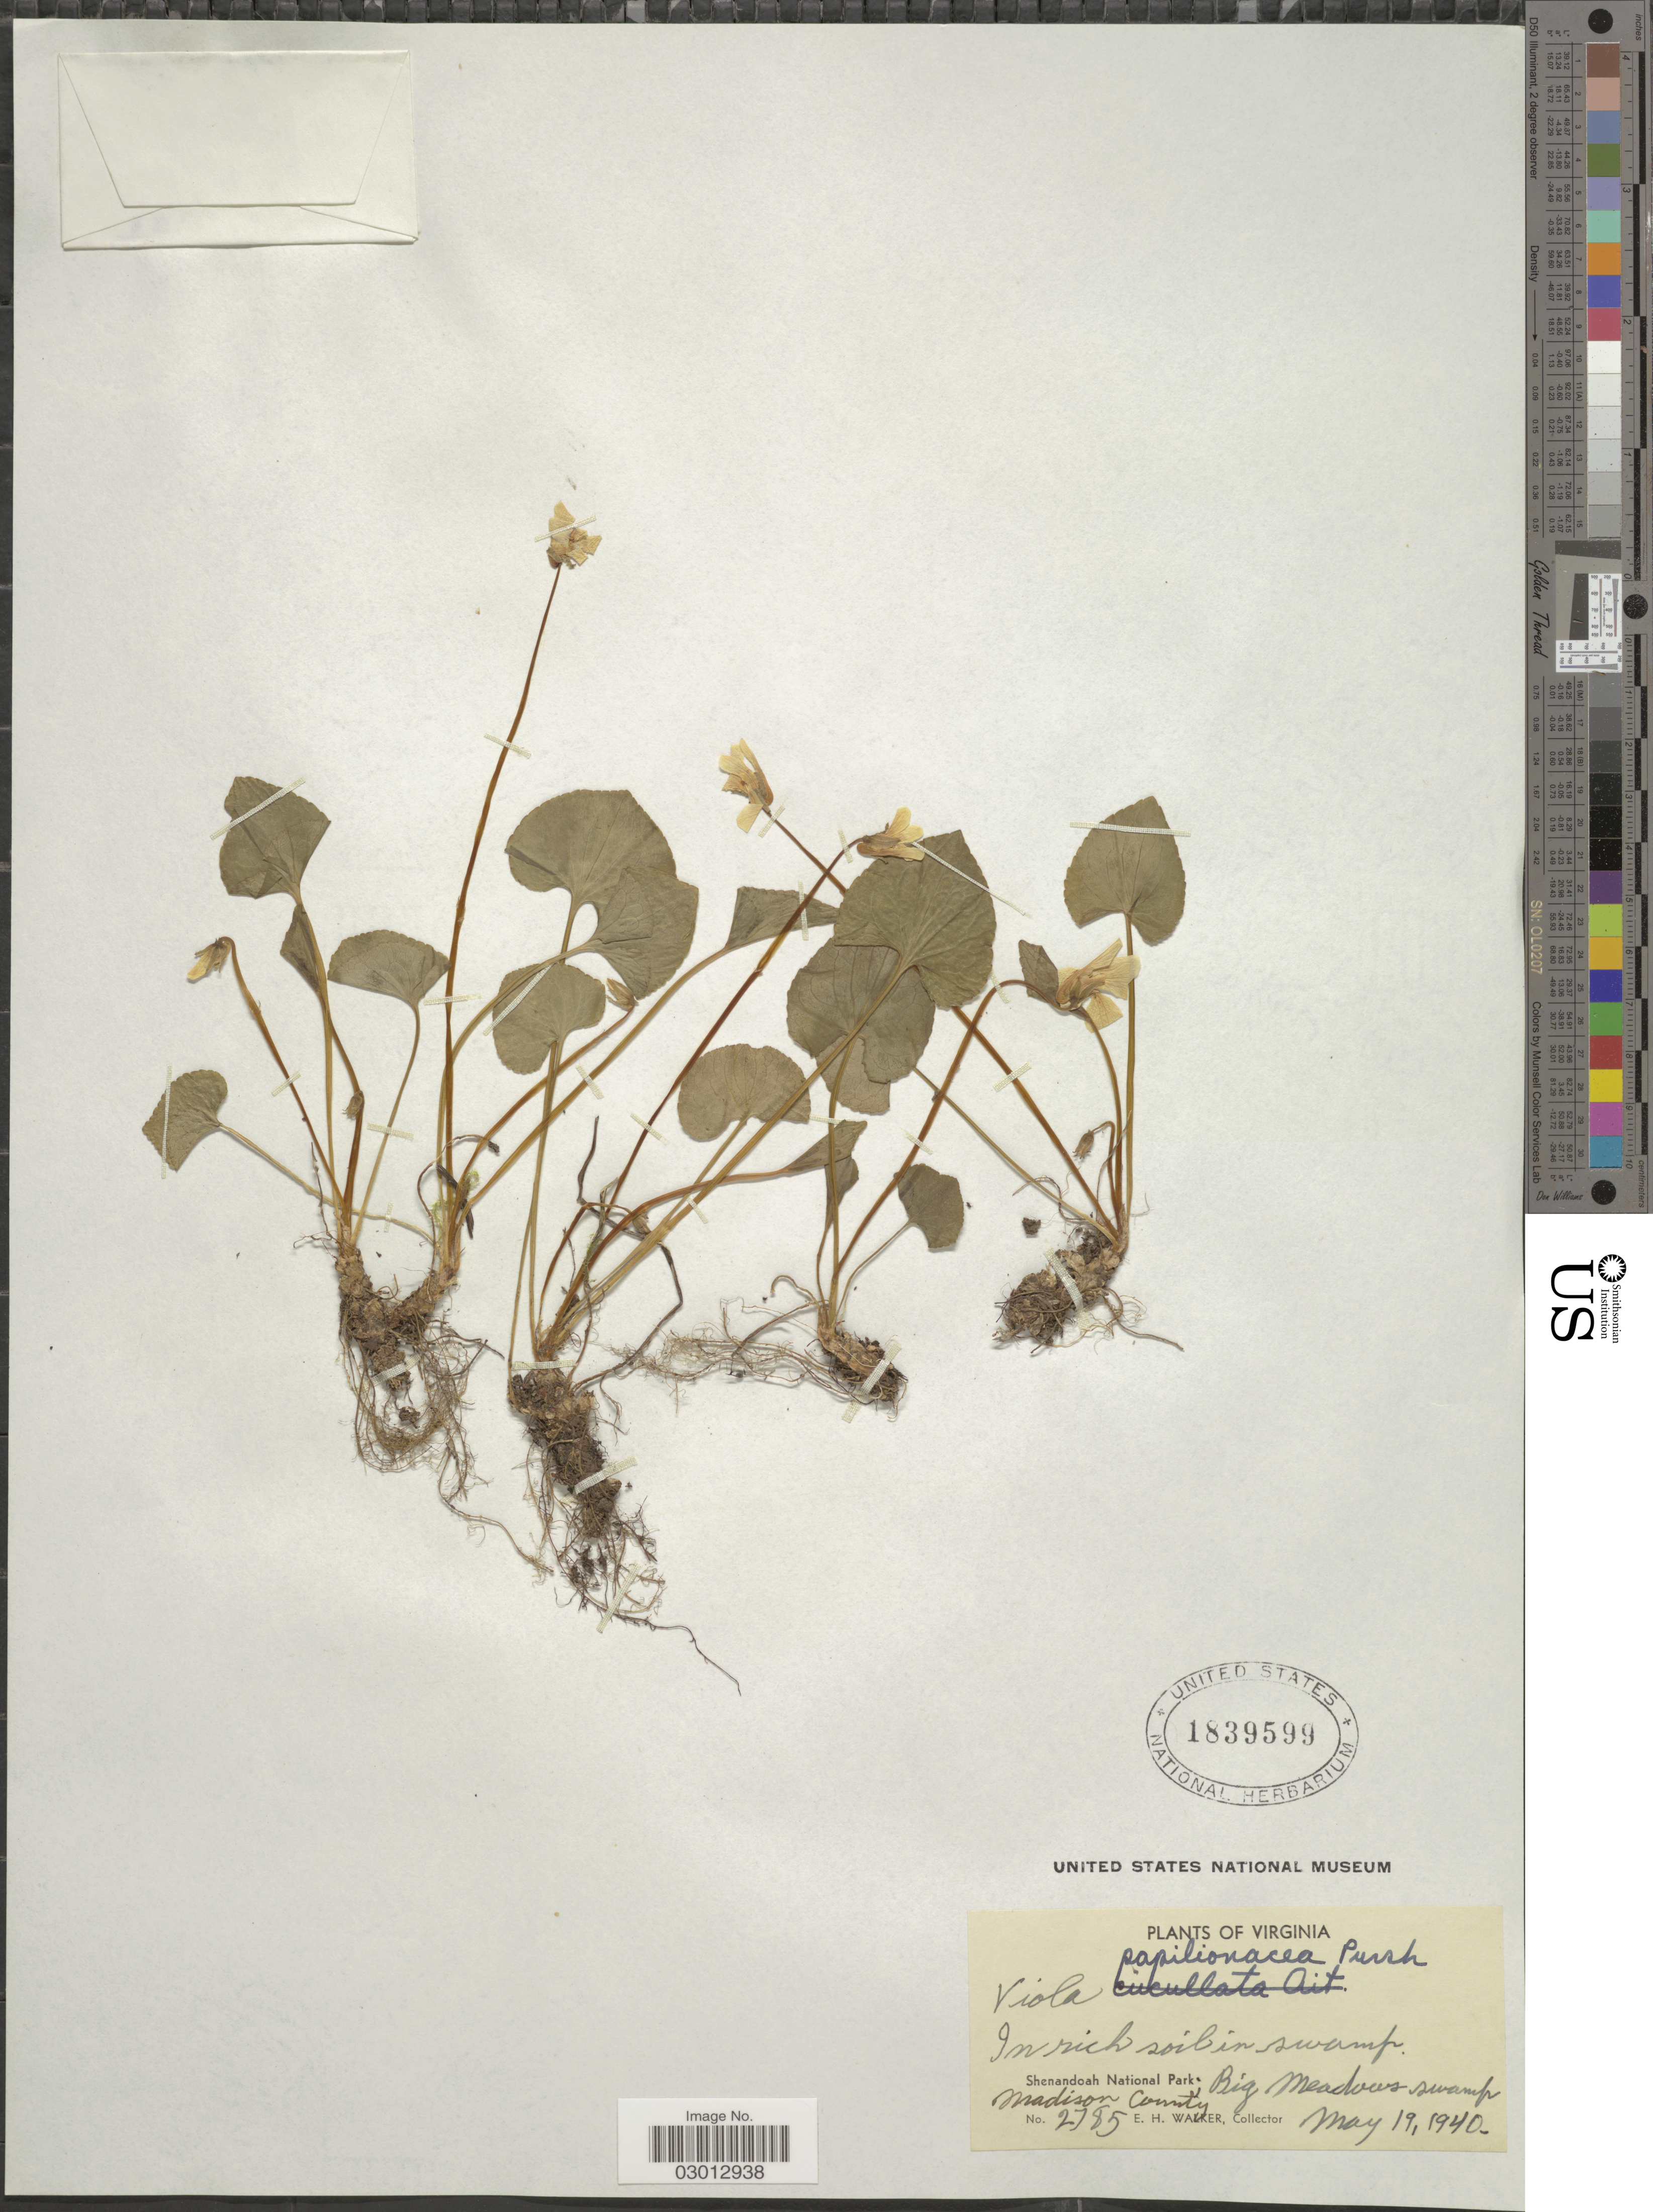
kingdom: Plantae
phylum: Tracheophyta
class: Magnoliopsida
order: Malpighiales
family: Violaceae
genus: Viola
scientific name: Viola papilionacea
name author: Pursh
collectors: E. H. Walker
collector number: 2785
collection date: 1940-05-19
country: United States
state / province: Virginia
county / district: Madison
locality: Shenandoah National Park; Big Meadows swamp. Madison County.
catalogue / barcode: US 1839599